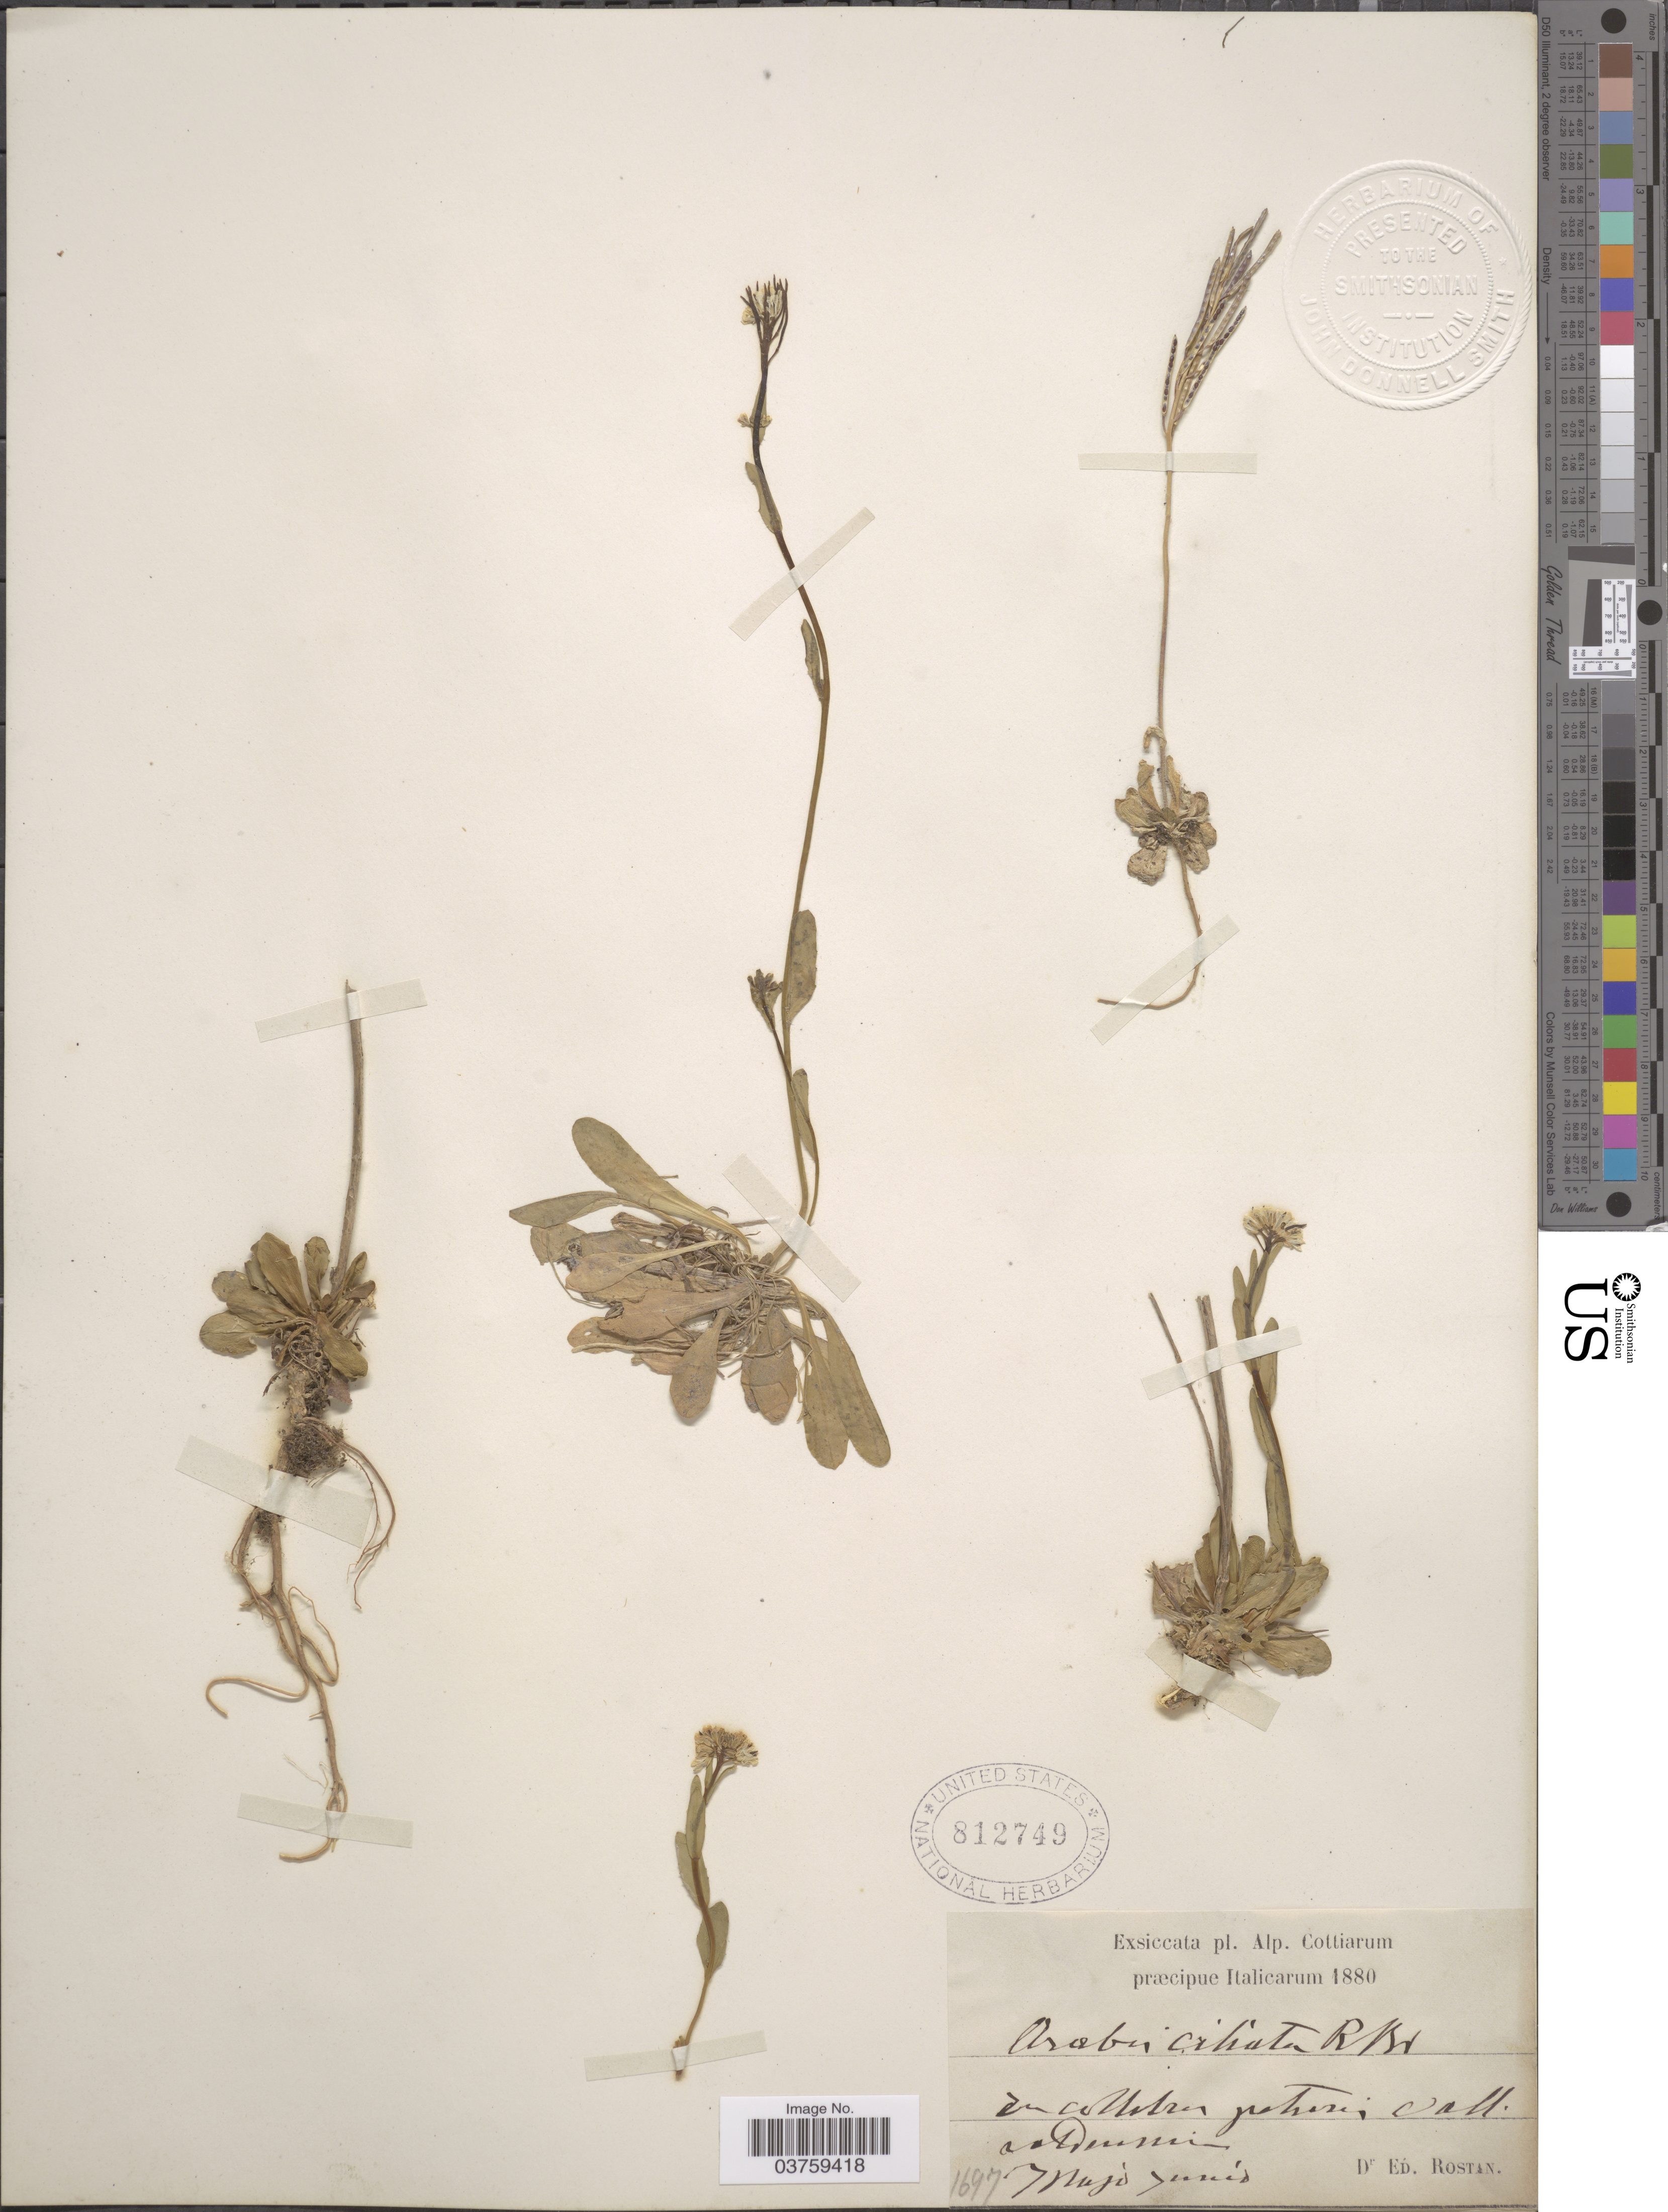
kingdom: Plantae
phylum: Tracheophyta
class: Magnoliopsida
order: Brassicales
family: Brassicaceae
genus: Arabis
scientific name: Arabis ciliata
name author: W.T. Aiton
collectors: E. Rostan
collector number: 1697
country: Italy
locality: Alp. Cottiarum præcipue Italicarum. Un collidren juturis call. Durmi.*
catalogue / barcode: US 812749